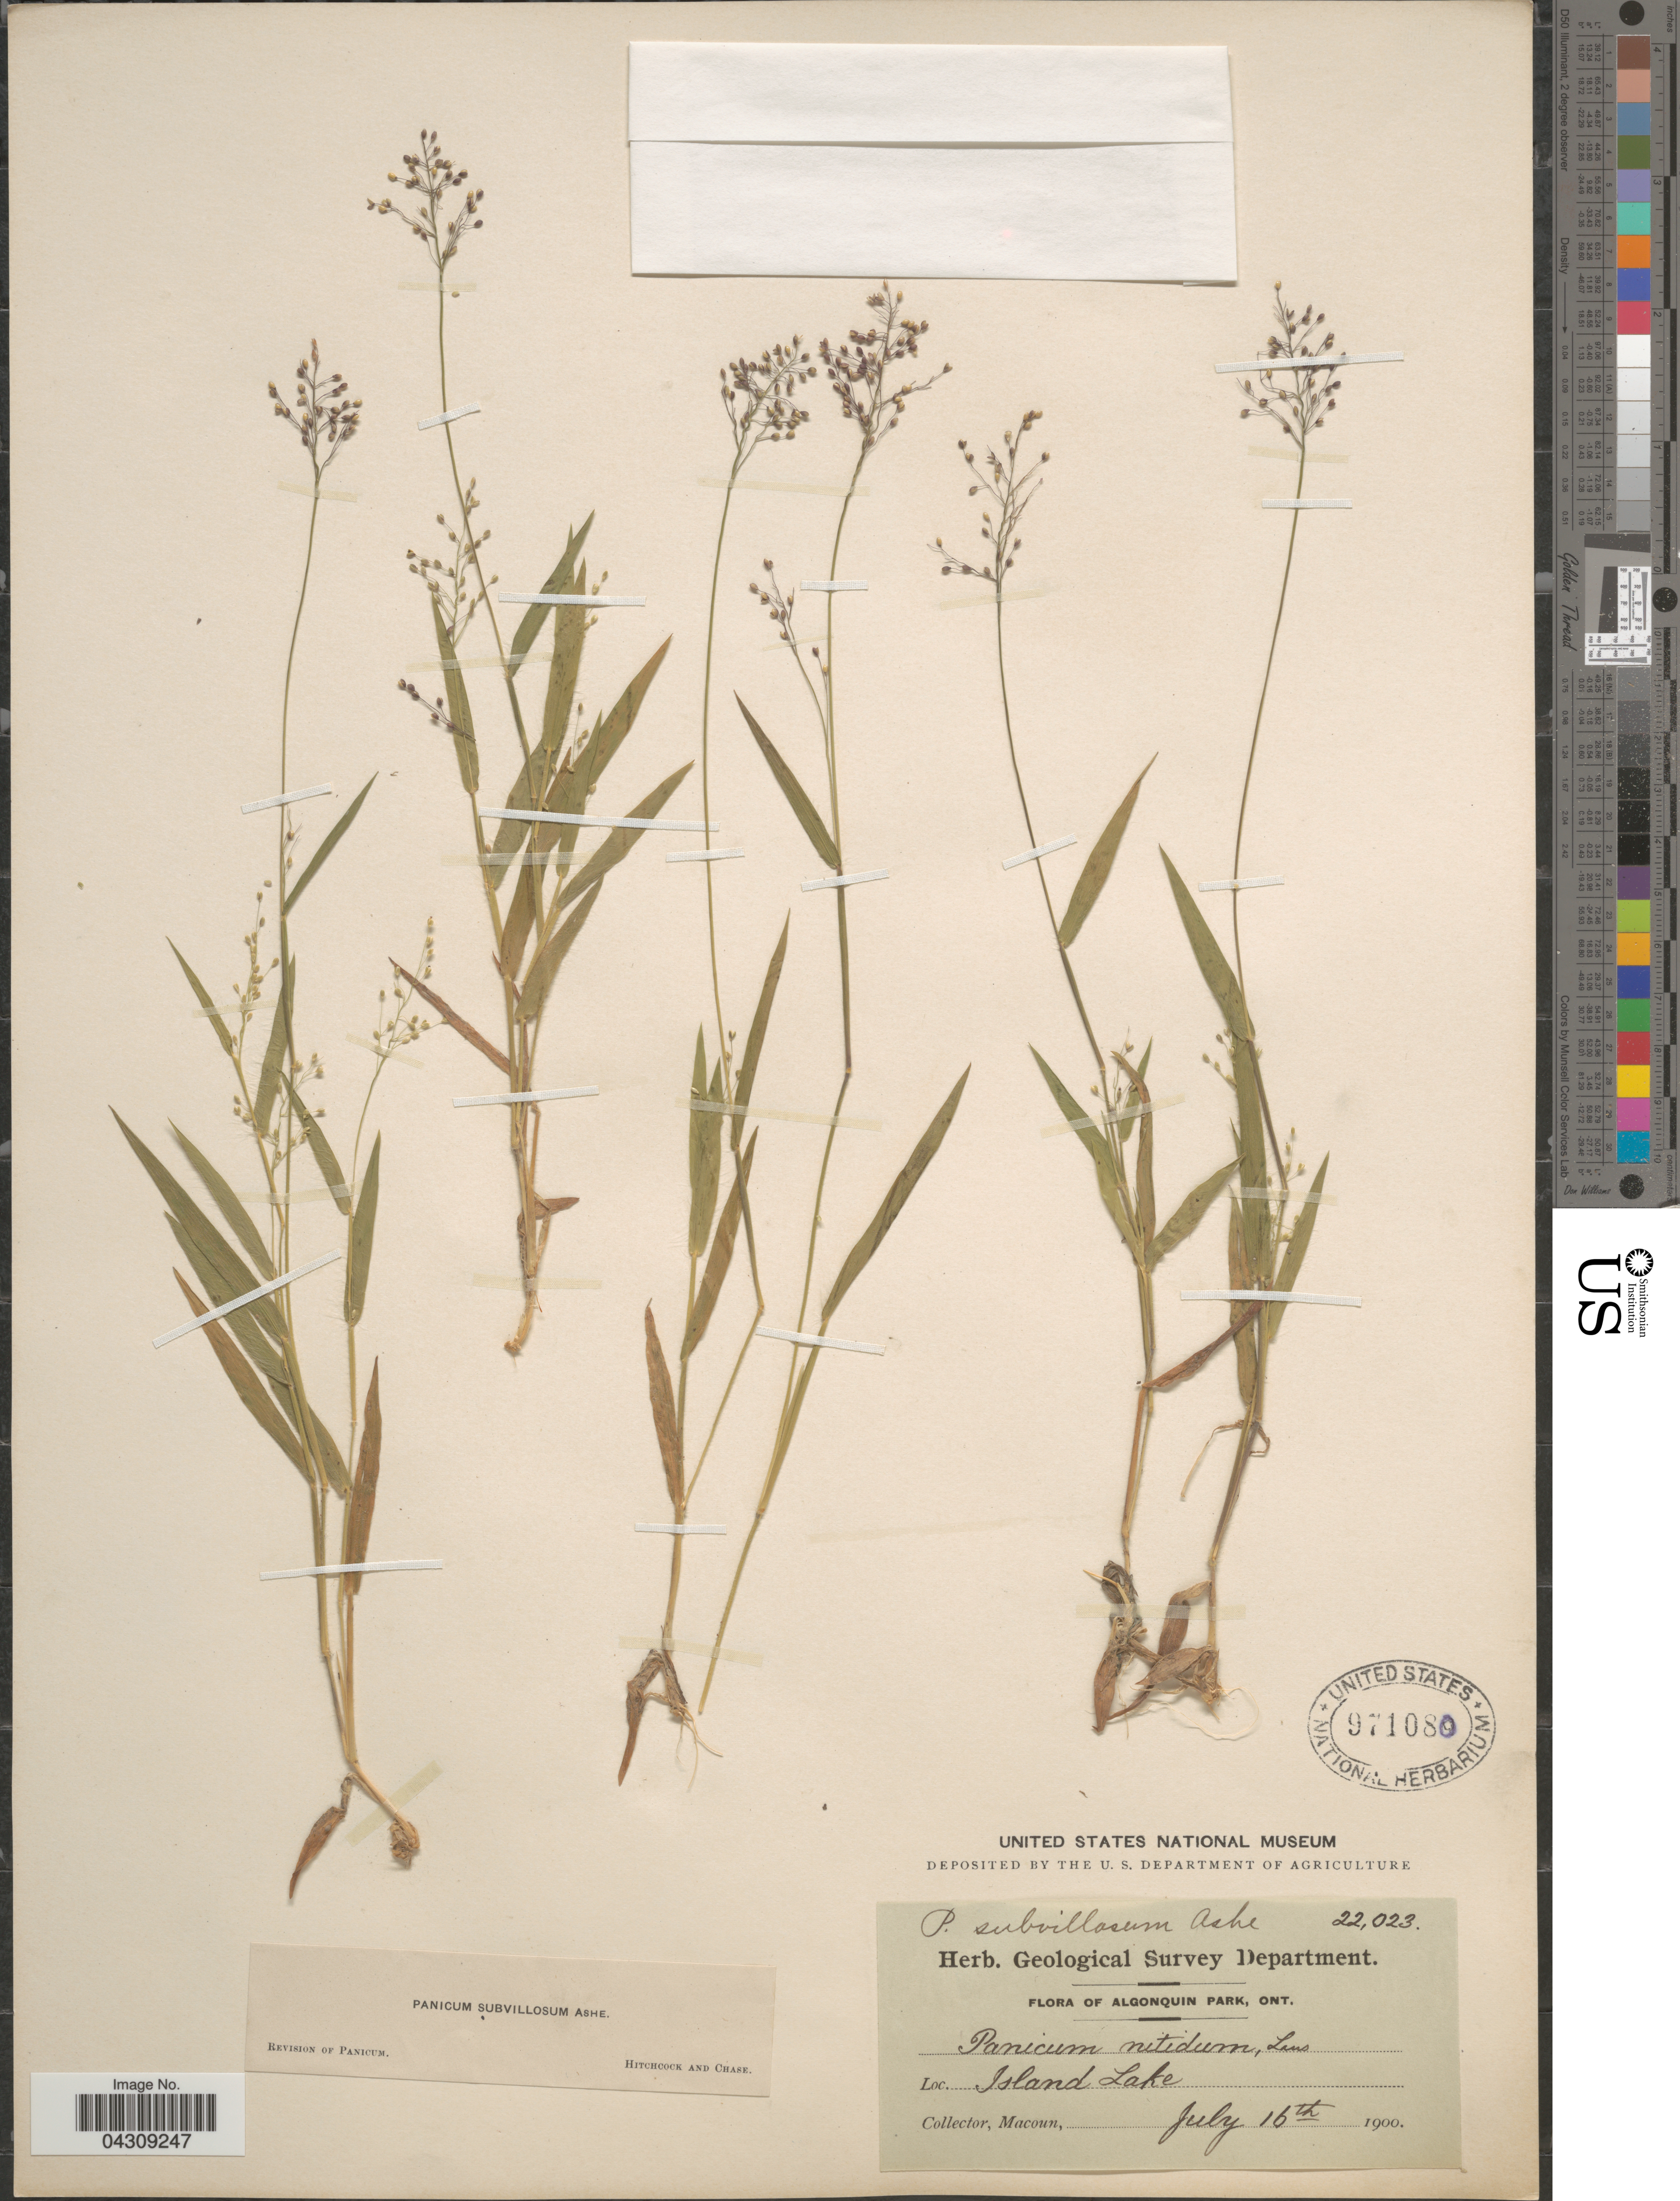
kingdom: Plantae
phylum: Tracheophyta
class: Liliopsida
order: Poales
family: Poaceae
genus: Dichanthelium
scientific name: Dichanthelium acuminatum var. acuminatum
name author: (Sw.) Gould & C.A. Clark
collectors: -- Macoun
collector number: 22023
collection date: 1900-07-16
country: Canada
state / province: Ontario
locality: Geological Survey Department. Algonquin Park. Island Lake.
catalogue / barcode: US 971080